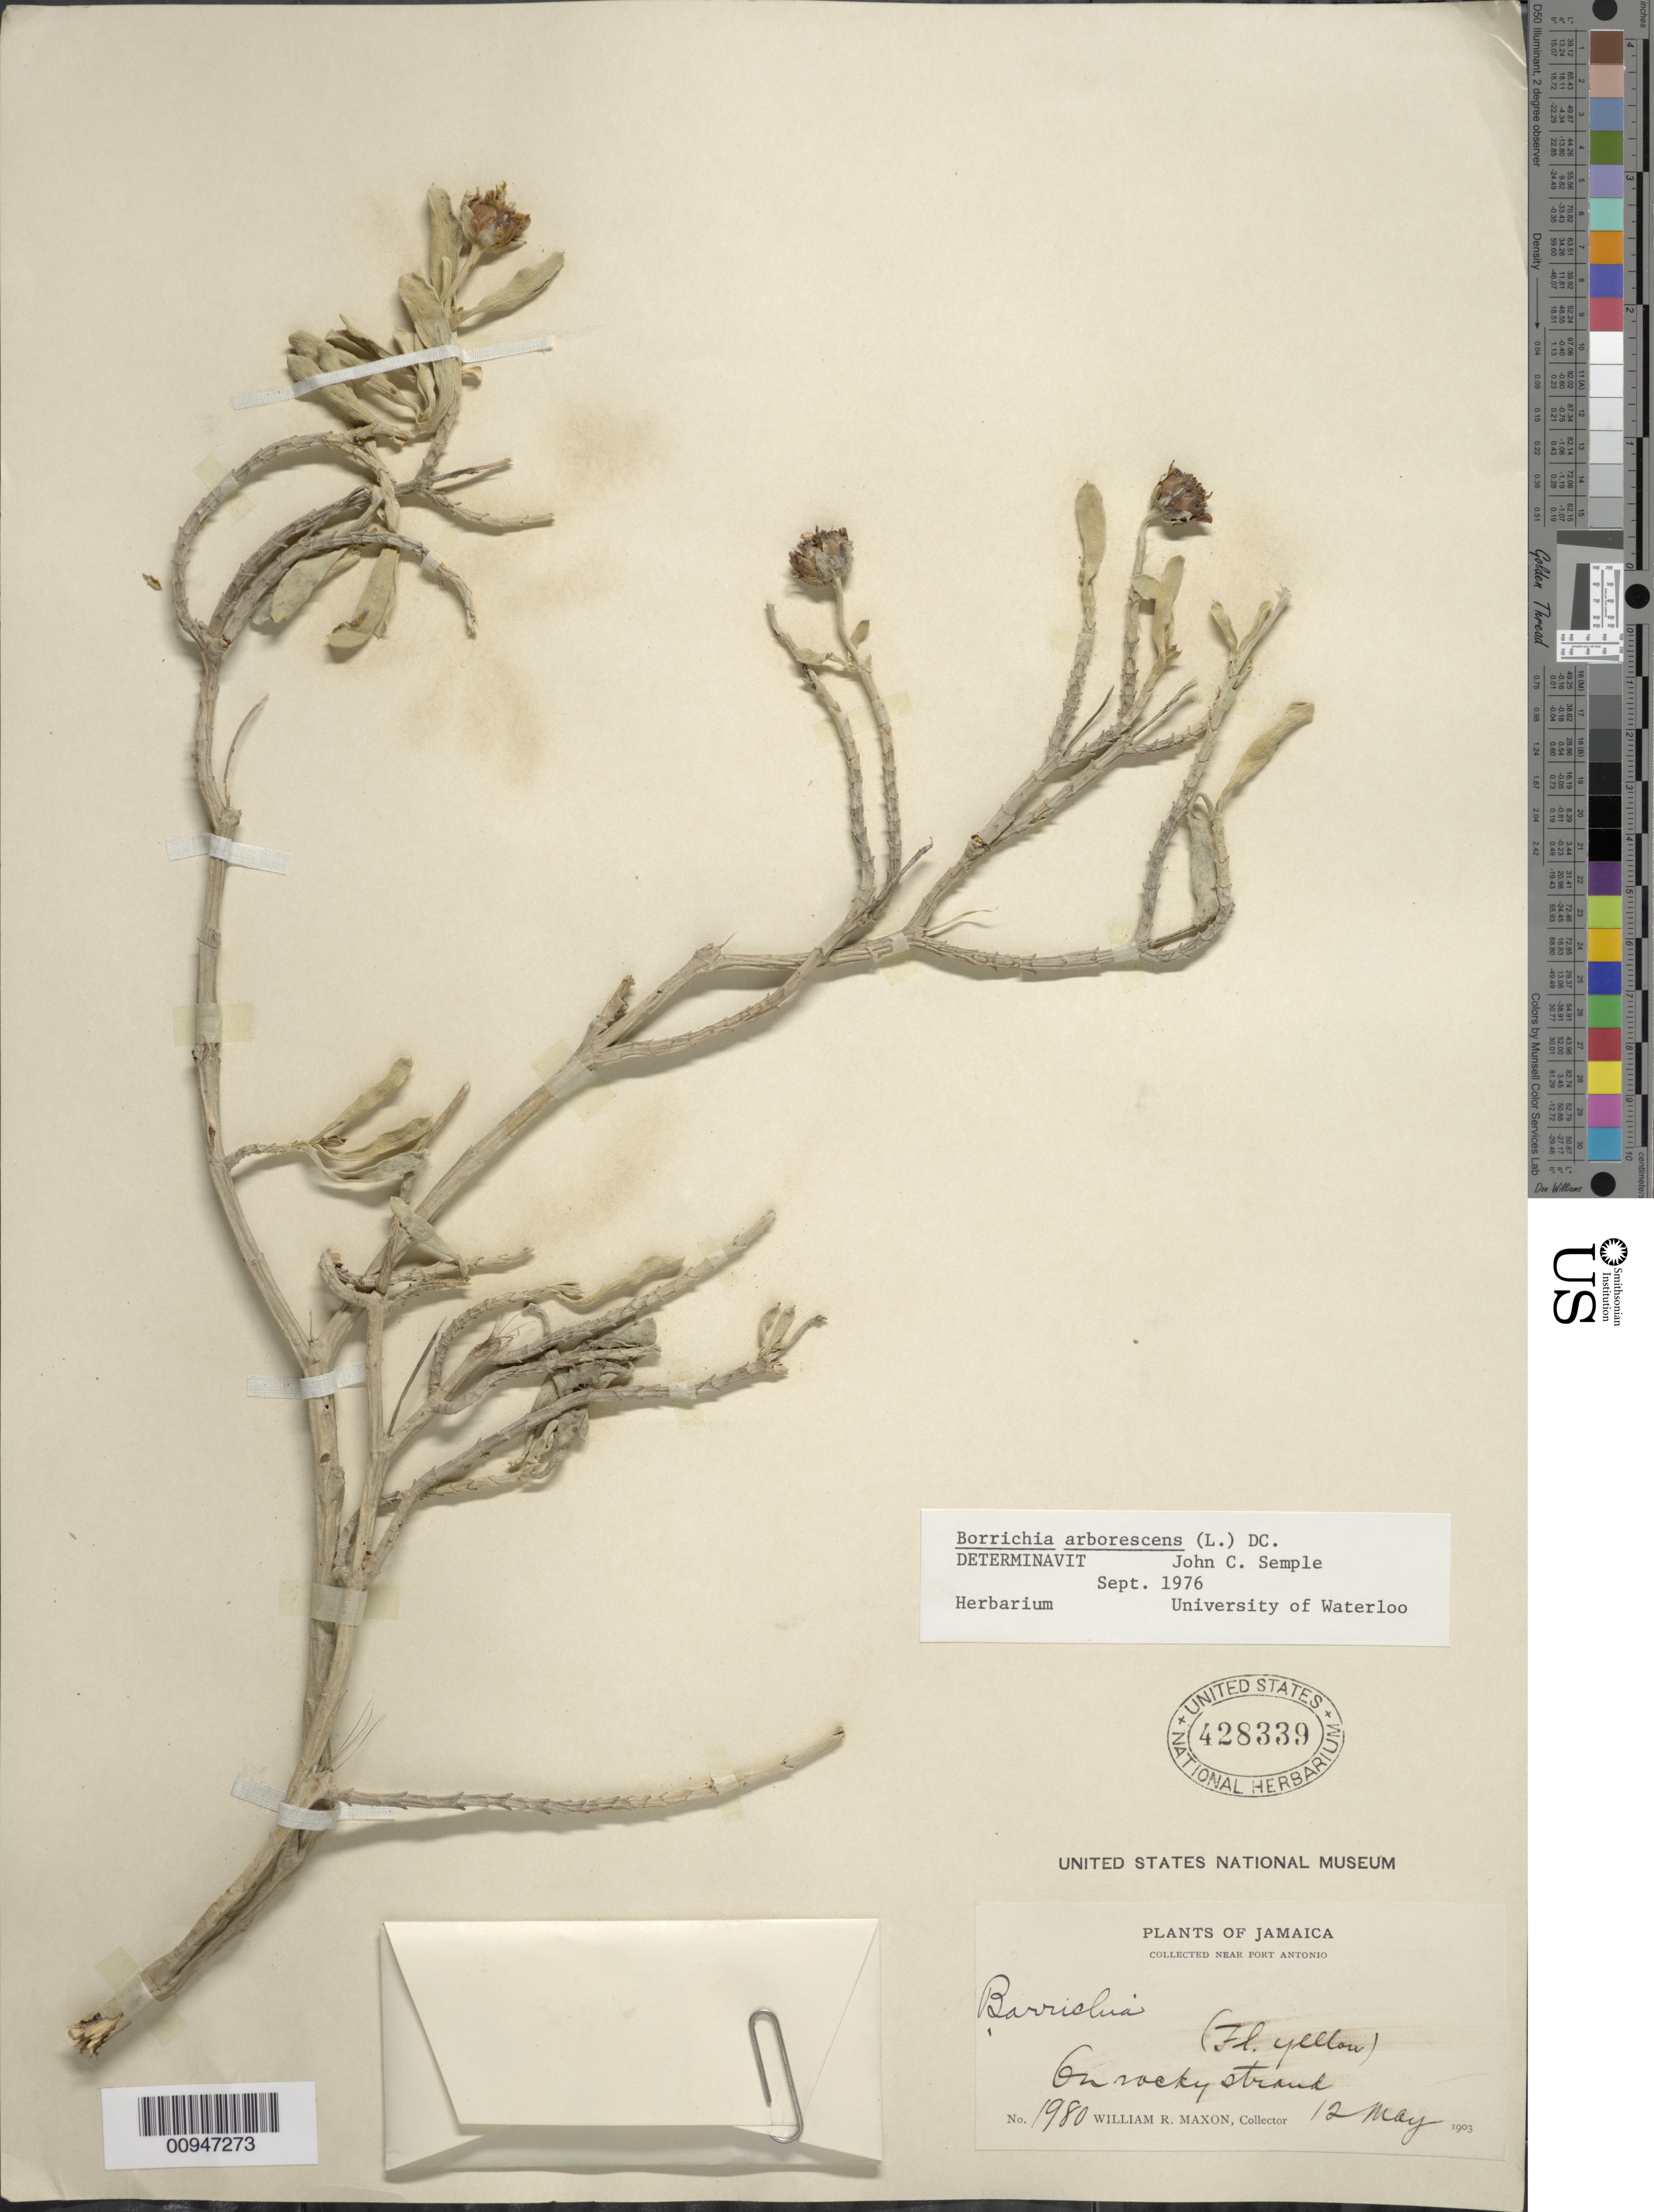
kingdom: Plantae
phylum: Tracheophyta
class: Magnoliopsida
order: Asterales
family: Asteraceae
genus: Borrichia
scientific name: Borrichia arborescens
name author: (L.) DC.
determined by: Semple, J. C.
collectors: W. R. Maxon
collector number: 1980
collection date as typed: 12 May 1903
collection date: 1903-05-12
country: Jamaica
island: Jamaica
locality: Near Port Antonio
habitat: On rocky strand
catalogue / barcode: US 428339